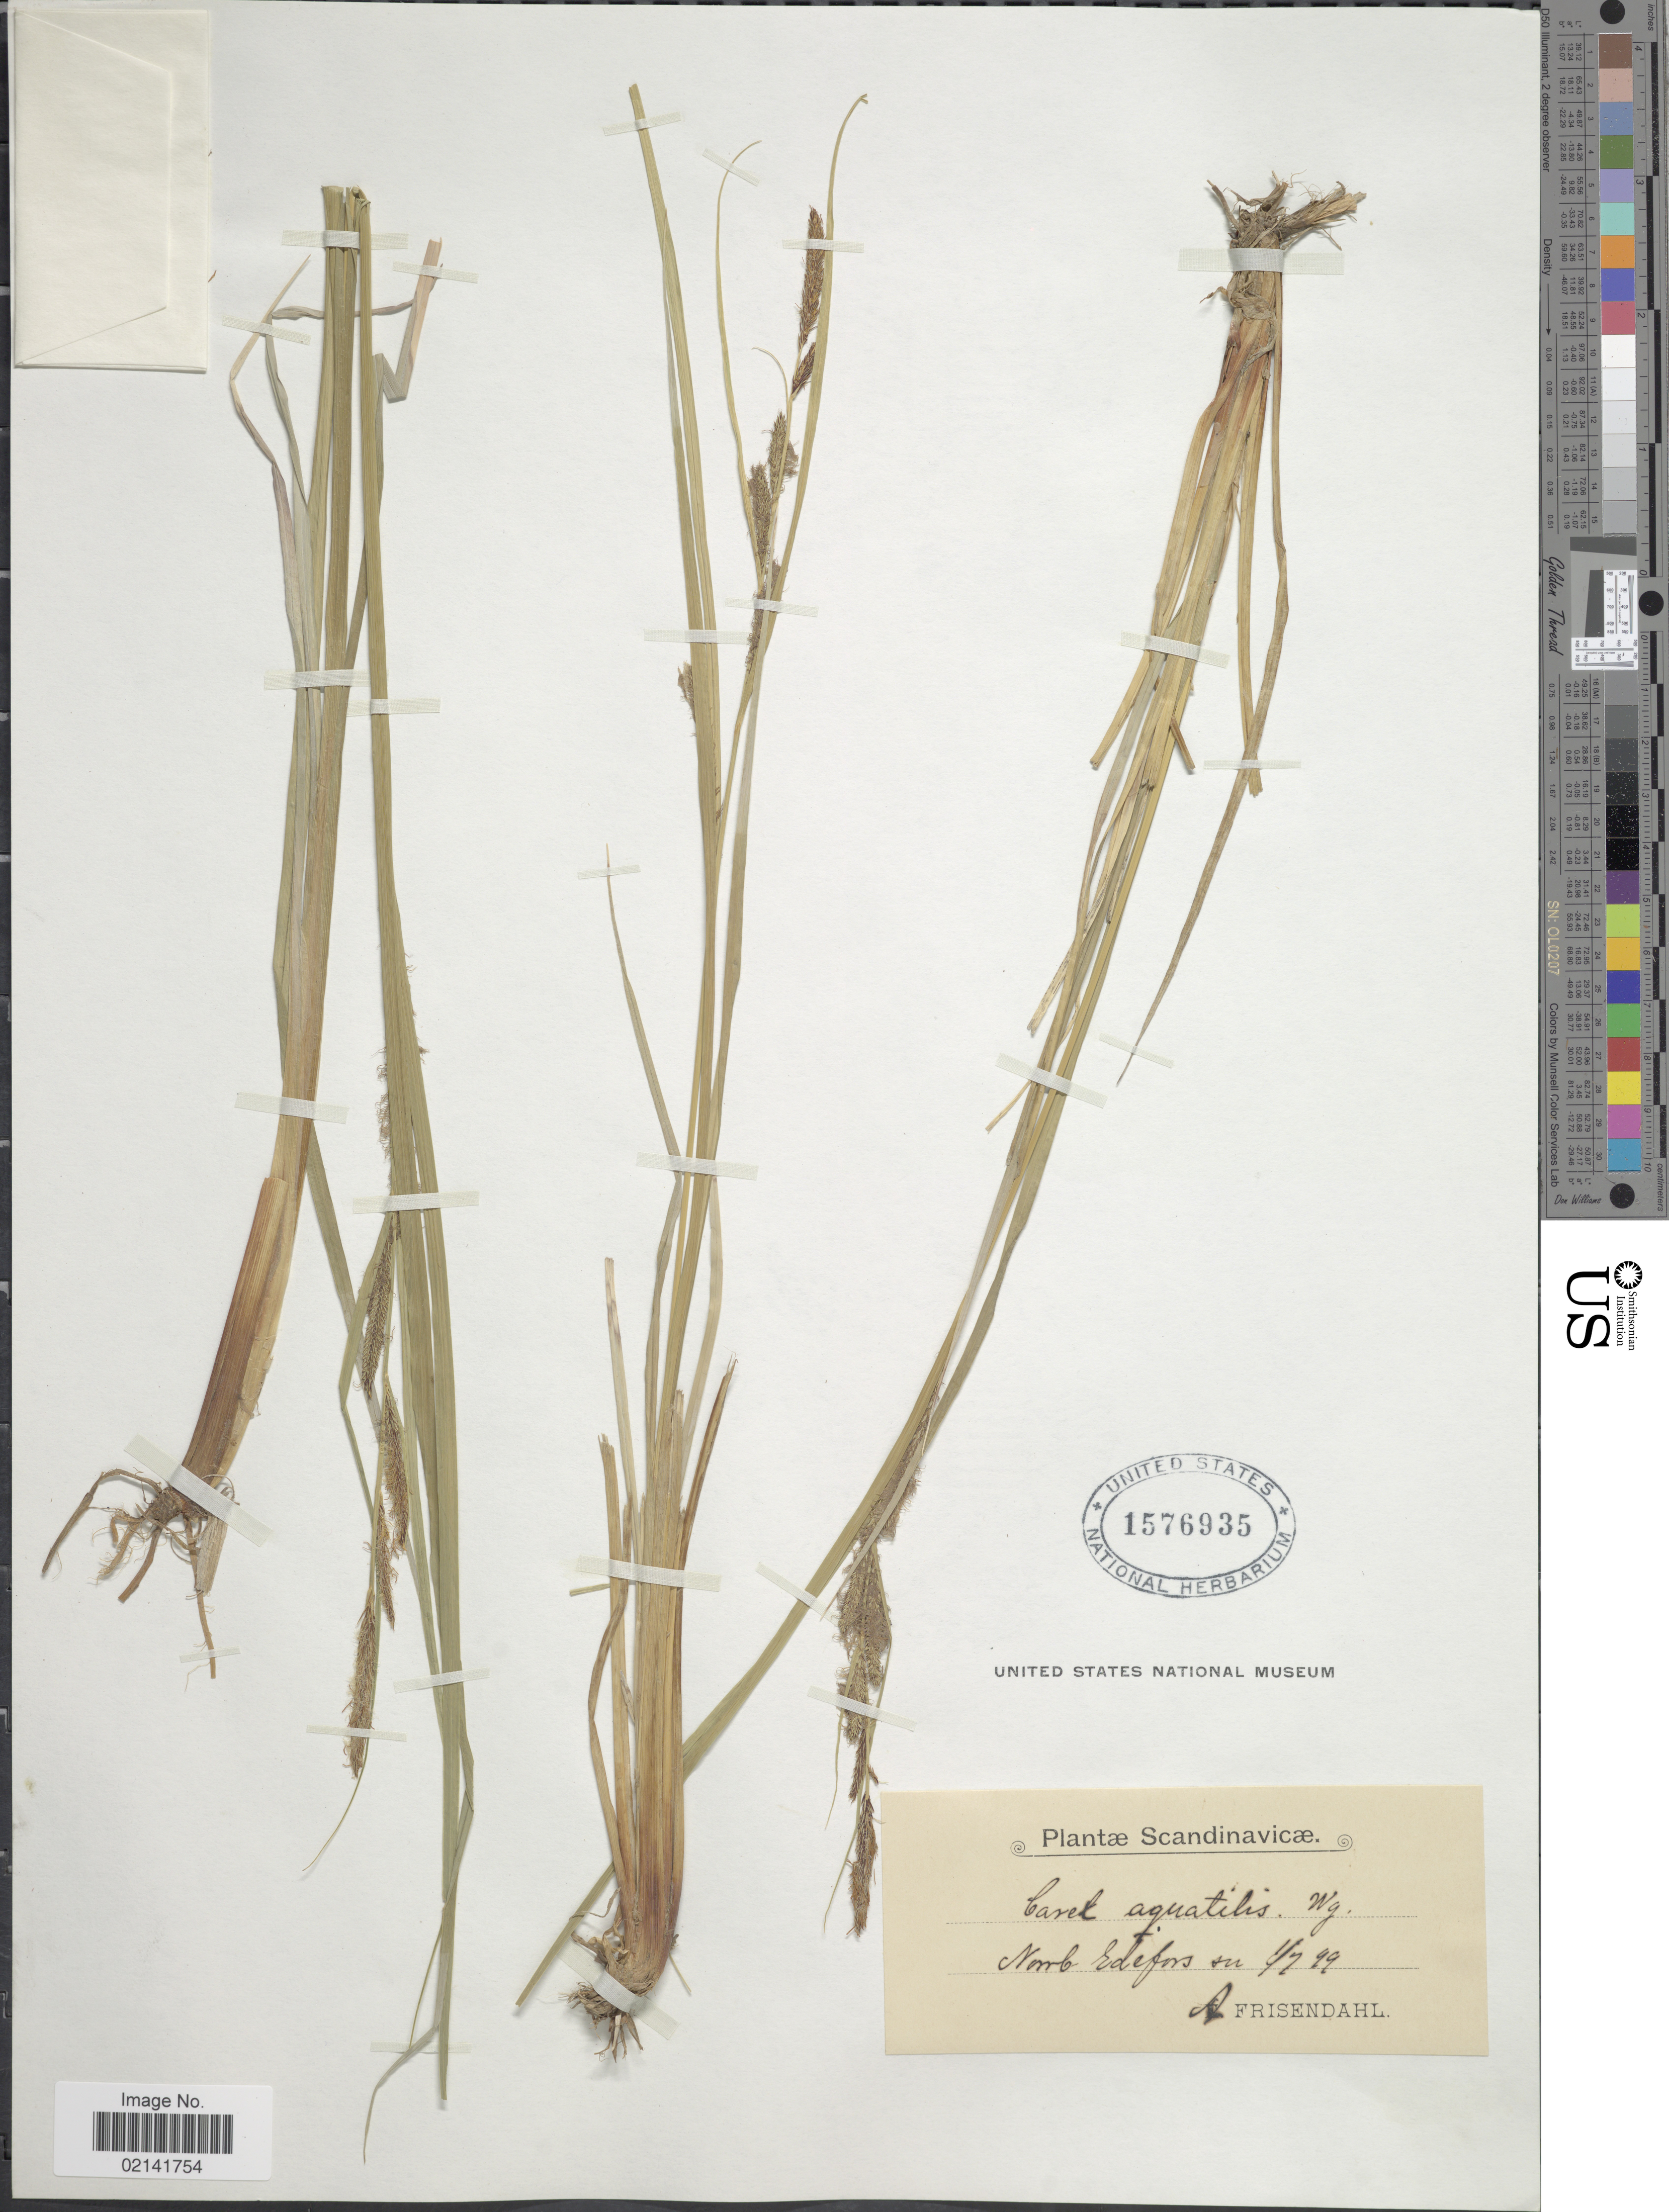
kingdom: Plantae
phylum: Tracheophyta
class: Liliopsida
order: Poales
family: Cyperaceae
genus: Carex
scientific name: Carex aquatilis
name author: Wahlenb.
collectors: A. Frisendahl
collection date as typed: Transcribed d/m/y: 1/7/99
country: Sweden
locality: Scandinavicae, Norrb. Edefors sn.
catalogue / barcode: US 1576935